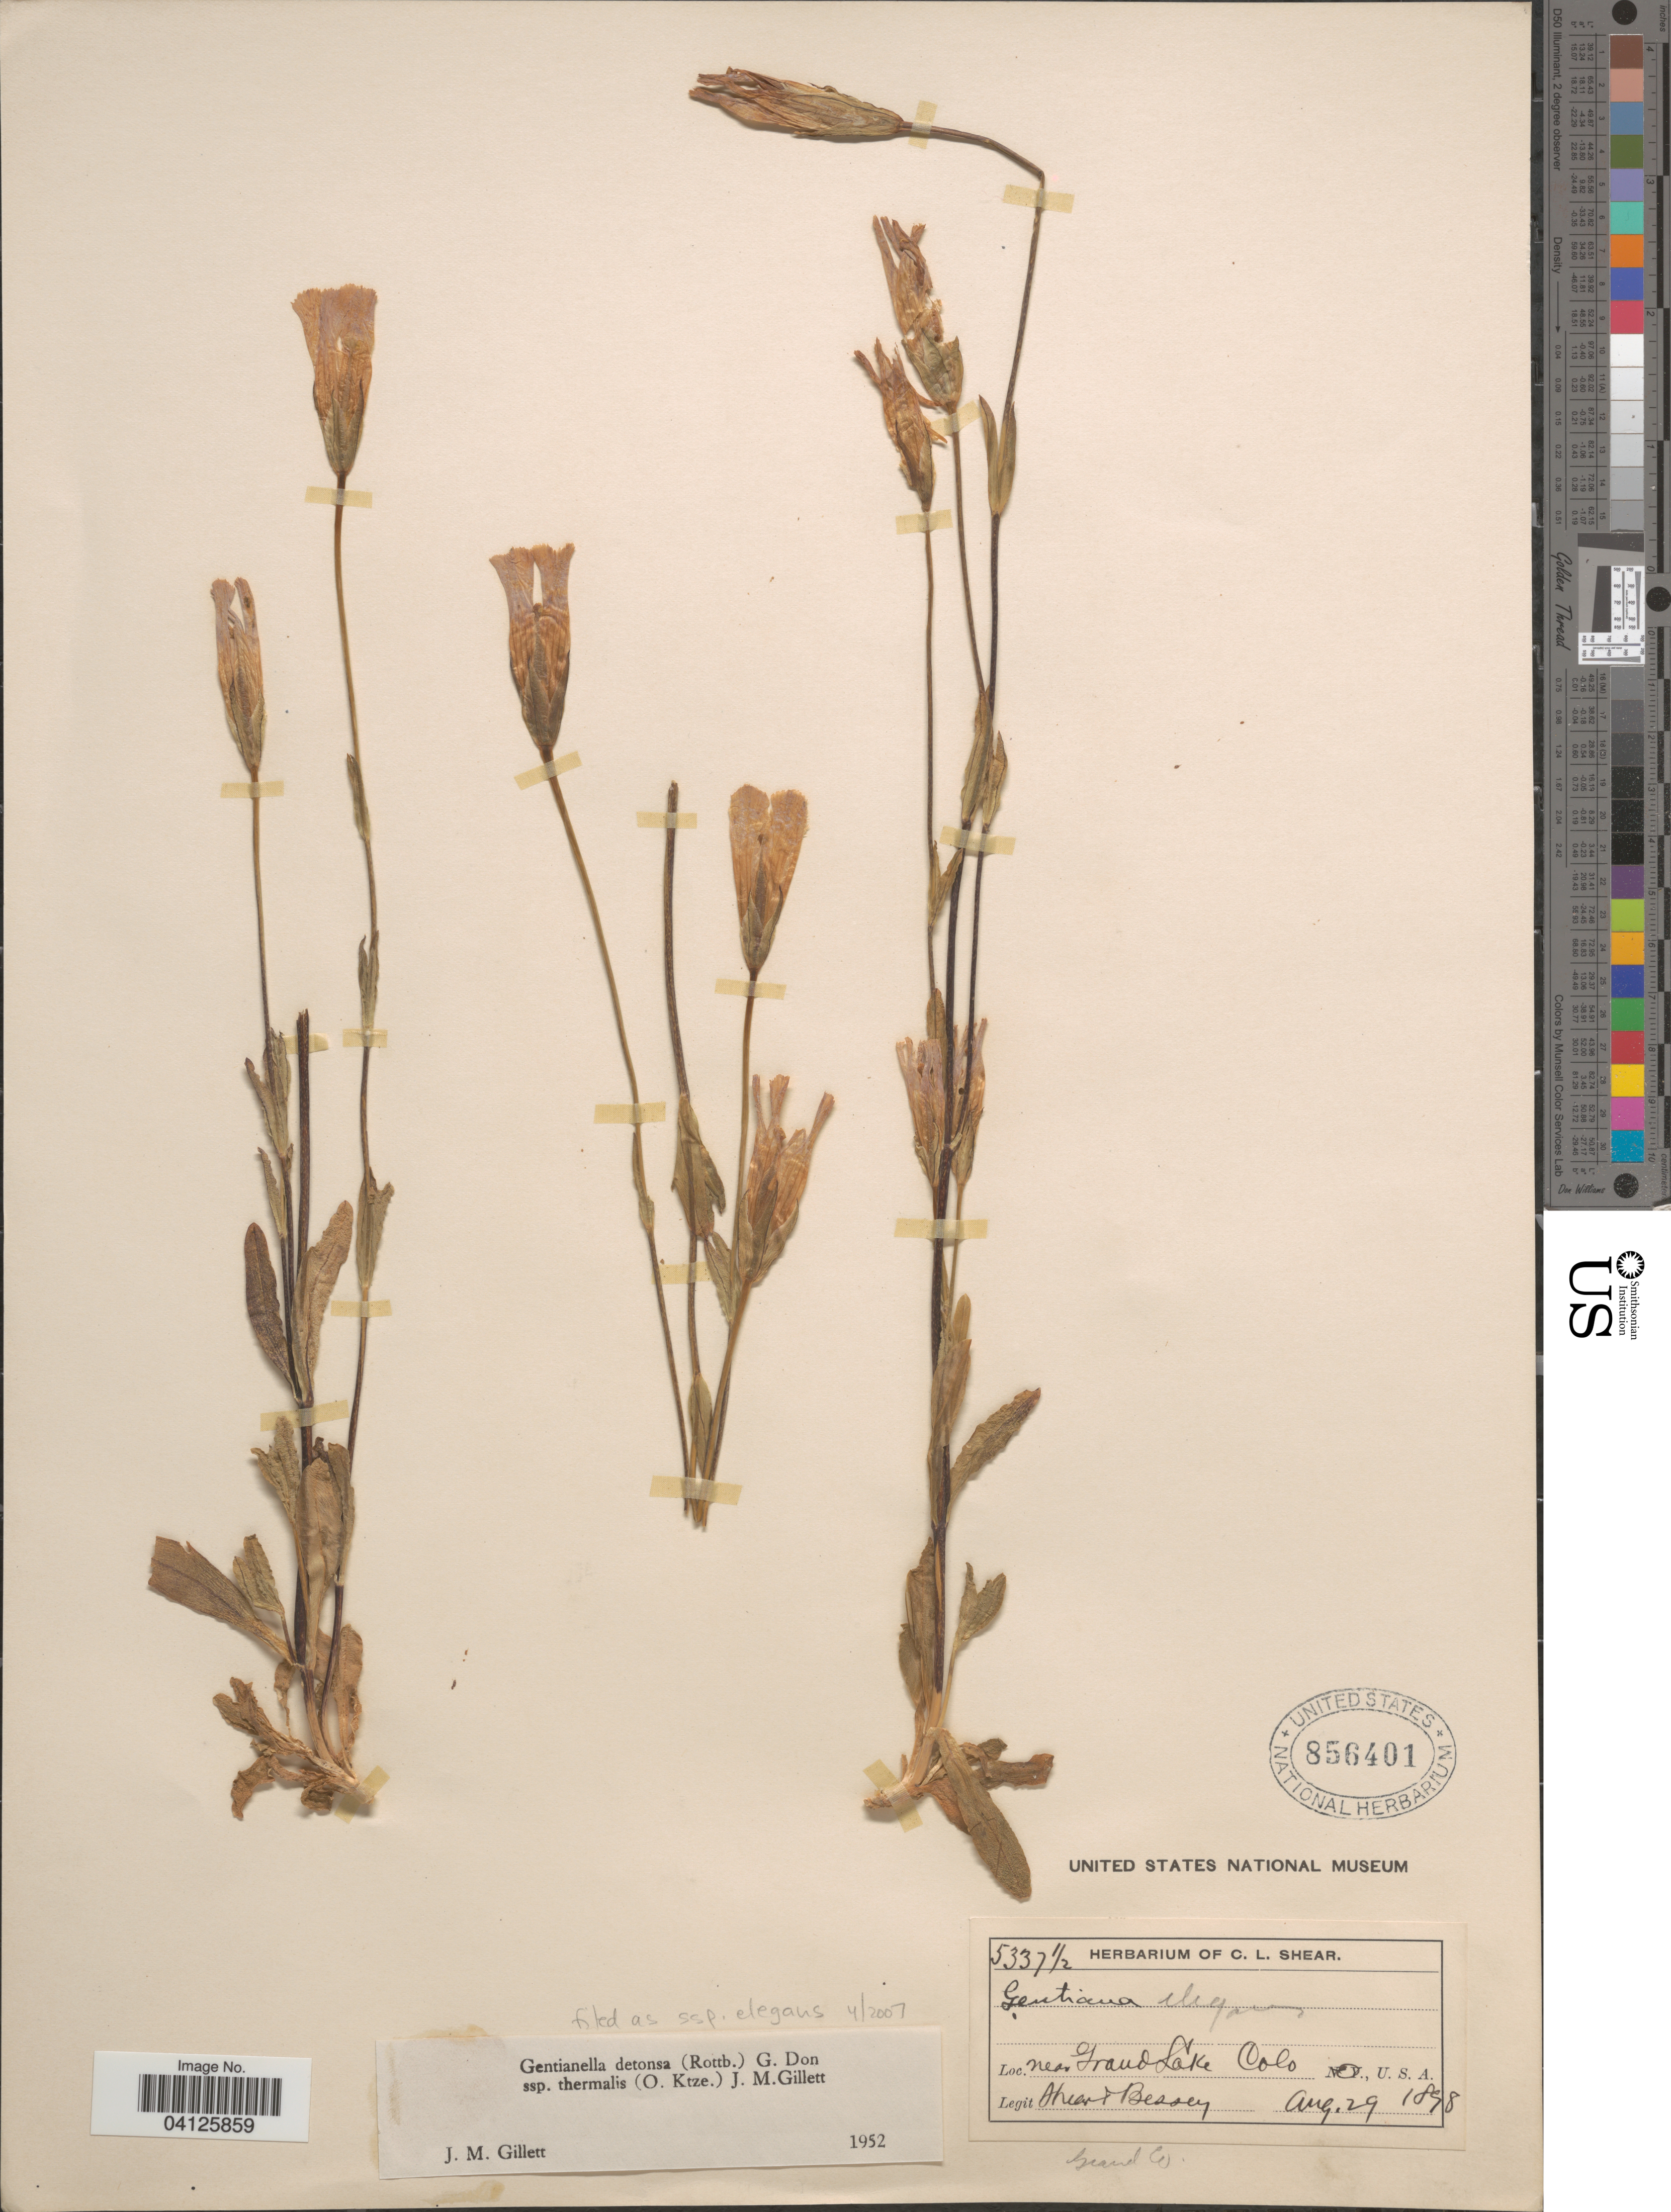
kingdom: Plantae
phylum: Tracheophyta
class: Magnoliopsida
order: Gentianales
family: Gentianaceae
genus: Gentianella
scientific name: Gentianella detonsa subsp. elegans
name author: (A. Gray) J.M. Gillett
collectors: -- Shear & -. Bessey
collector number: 5337½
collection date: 1898-08-29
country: United States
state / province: Colorado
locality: Near Grand Lake.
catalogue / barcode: US 856401